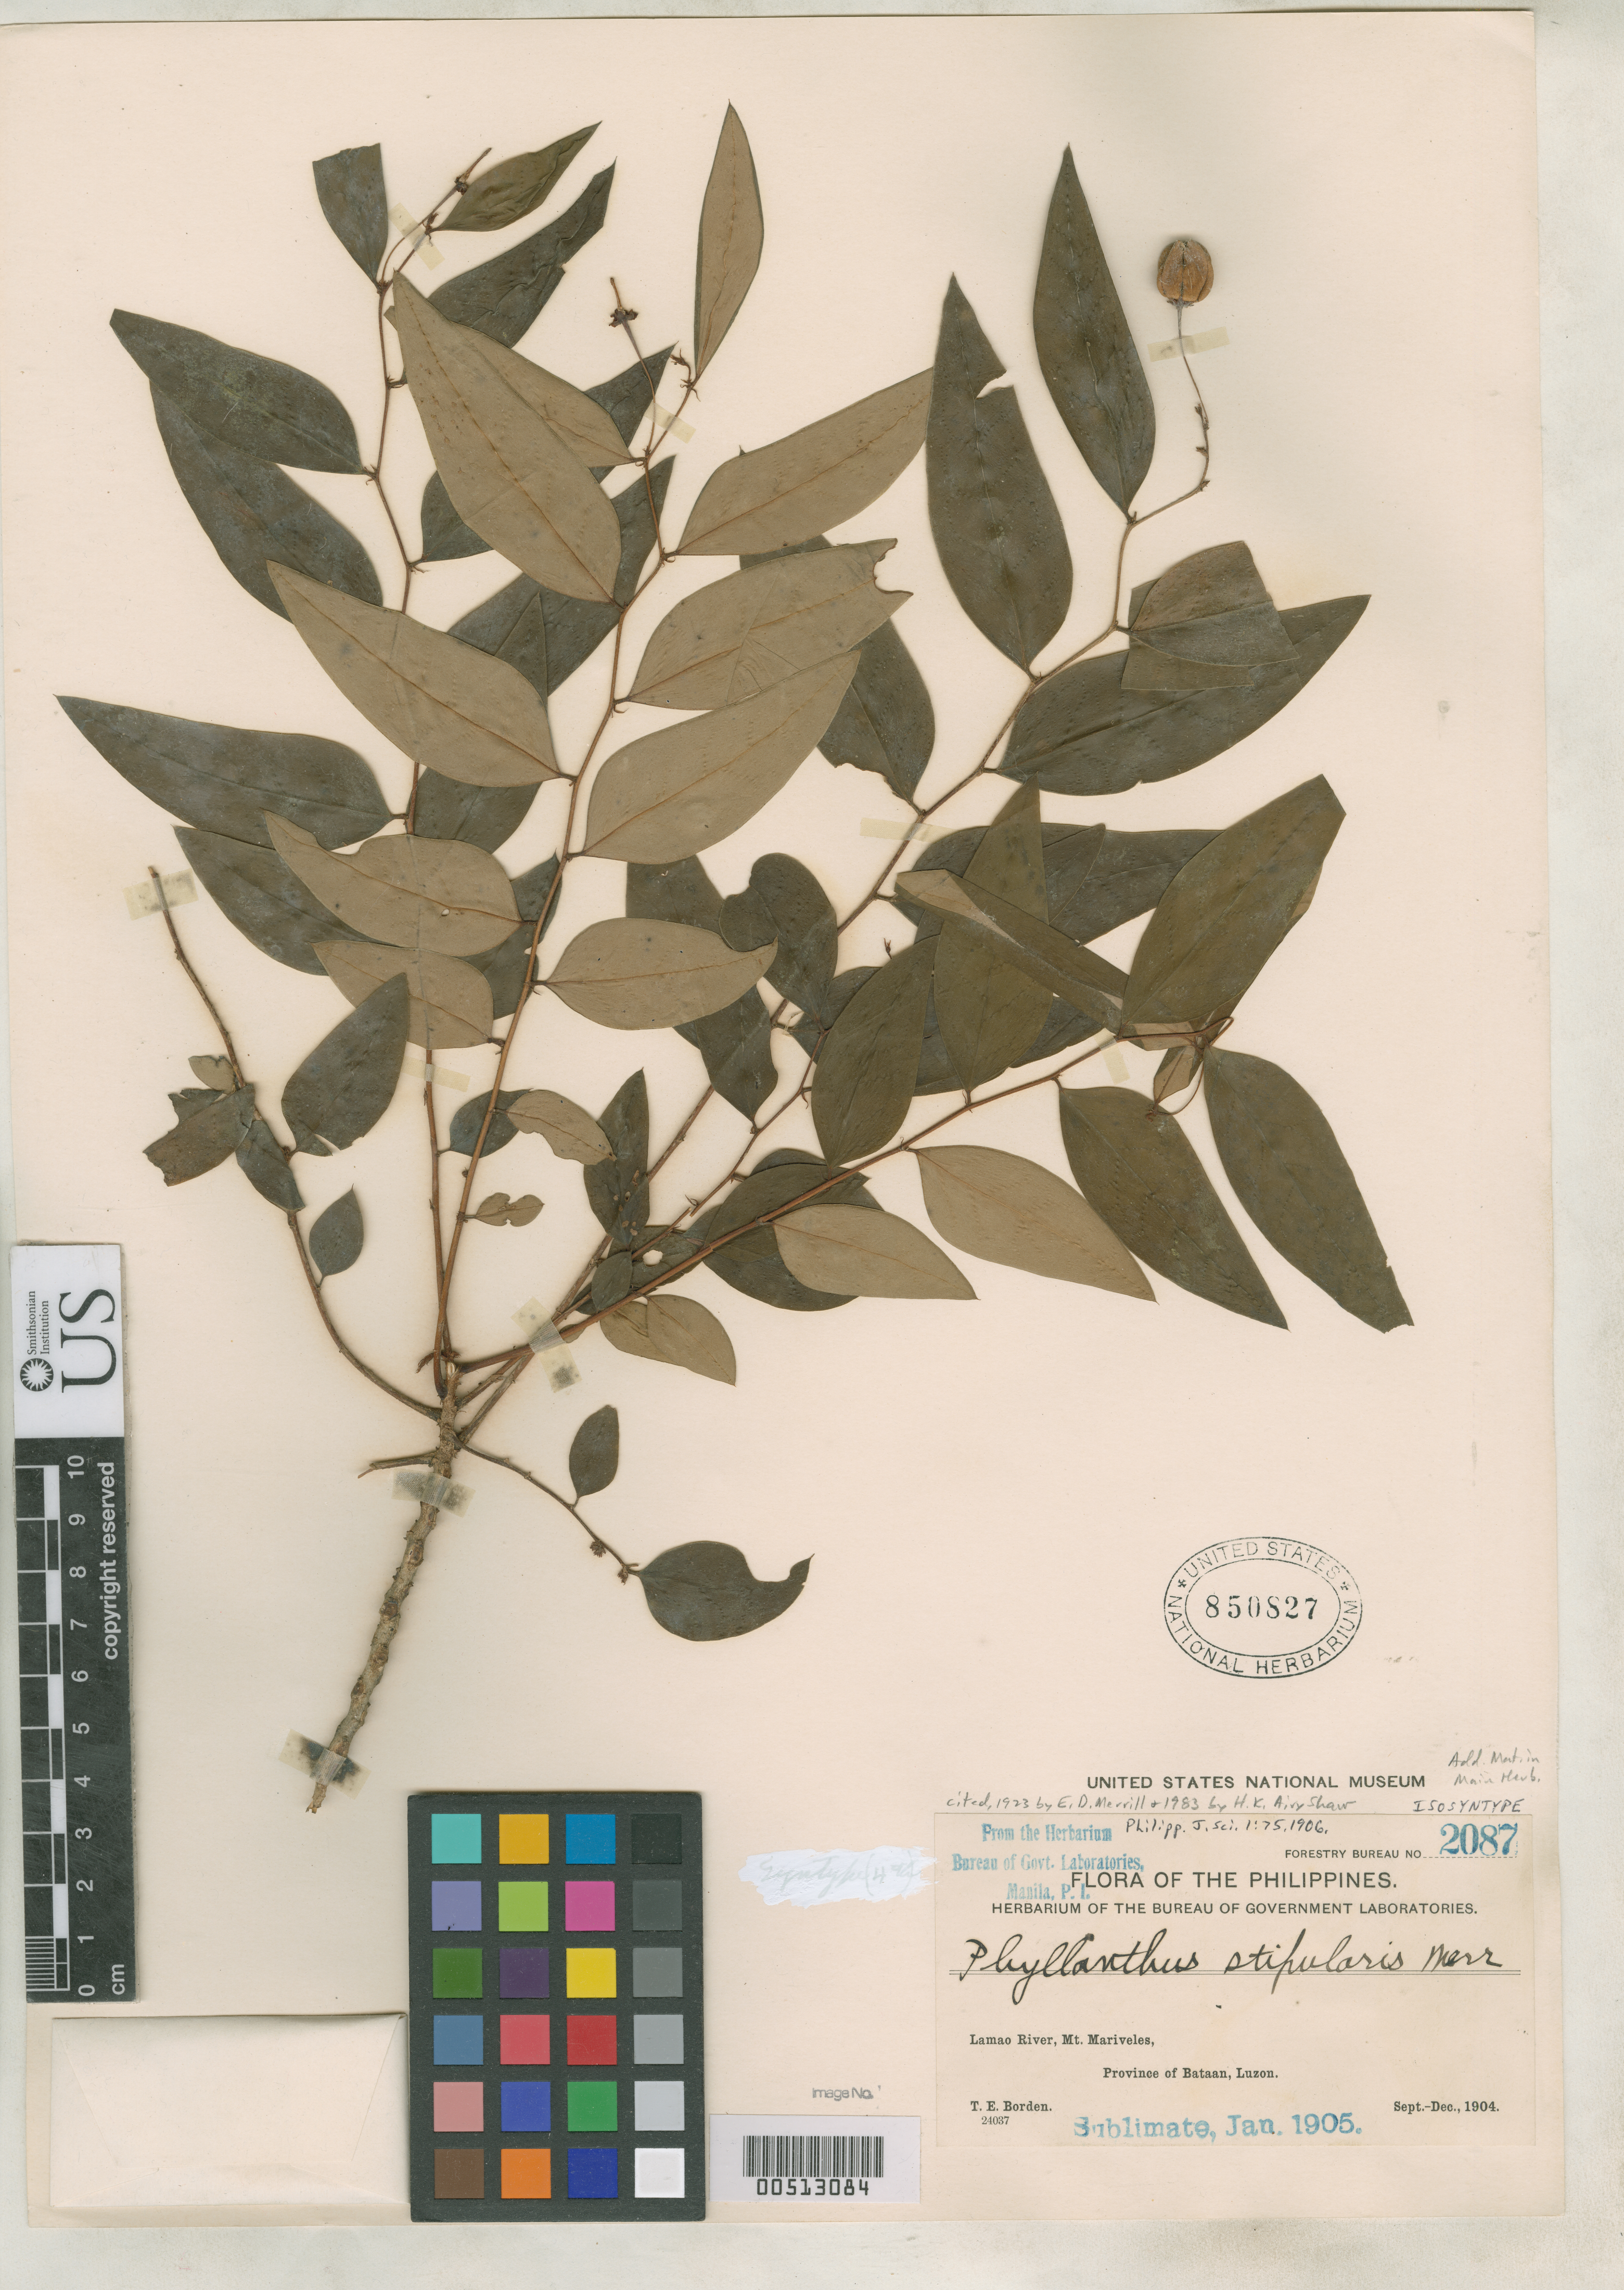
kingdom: Plantae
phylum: Tracheophyta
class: Magnoliopsida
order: Malpighiales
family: Phyllanthaceae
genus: Phyllanthus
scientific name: Phyllanthus stipularis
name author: Merr.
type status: Isosyntype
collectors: T. E. Borden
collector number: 2087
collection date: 1904-09/1904-12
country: Philippines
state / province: Central Luzon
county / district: Bataan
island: Luzon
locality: Lamao River, Mt Mariveles, Province of Bataan, Luzon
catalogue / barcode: US 850827